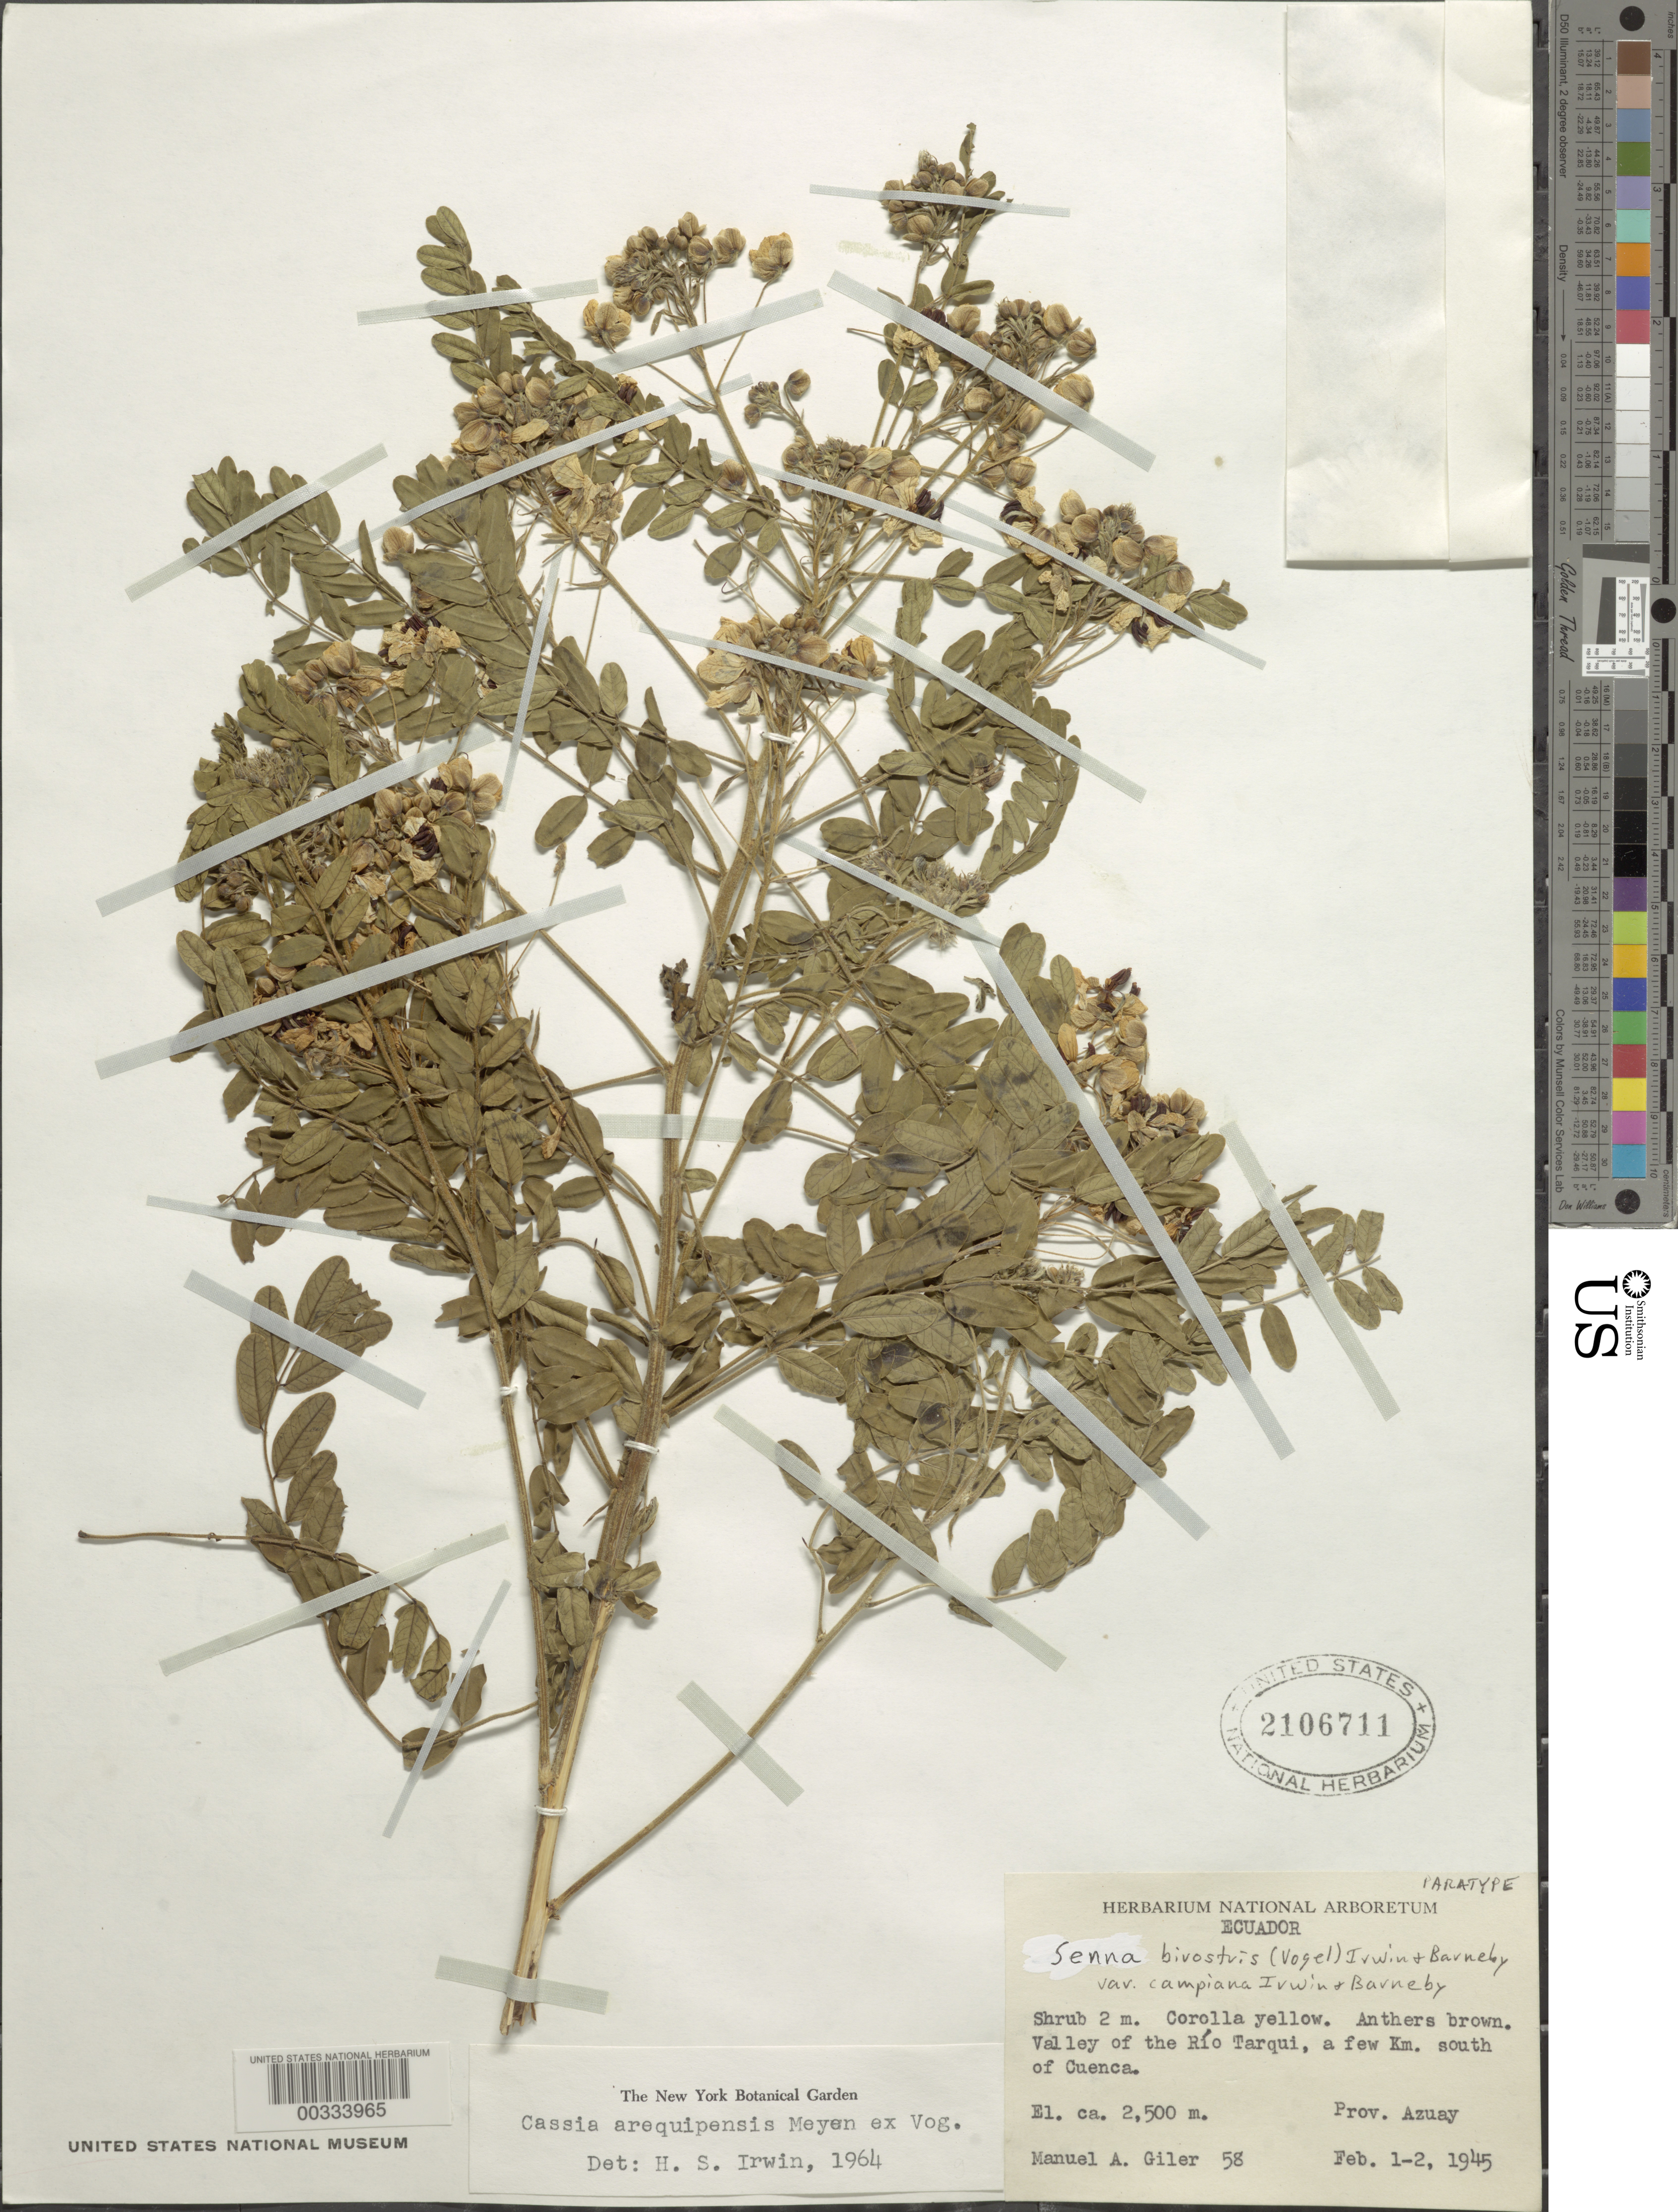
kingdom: Plantae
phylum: Tracheophyta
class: Magnoliopsida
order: Fabales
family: Fabaceae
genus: Senna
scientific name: Senna birostris var. campiana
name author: H.S. Irwin & Barneby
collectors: M. Giler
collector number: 58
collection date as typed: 01 Feb 1945 to 02 Feb 1945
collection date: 1945-02-01/1945-02-02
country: Ecuador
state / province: Azuay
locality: Valley of the Rio Tarqui, a few km S of Cuenca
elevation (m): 2500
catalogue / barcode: US 2106711